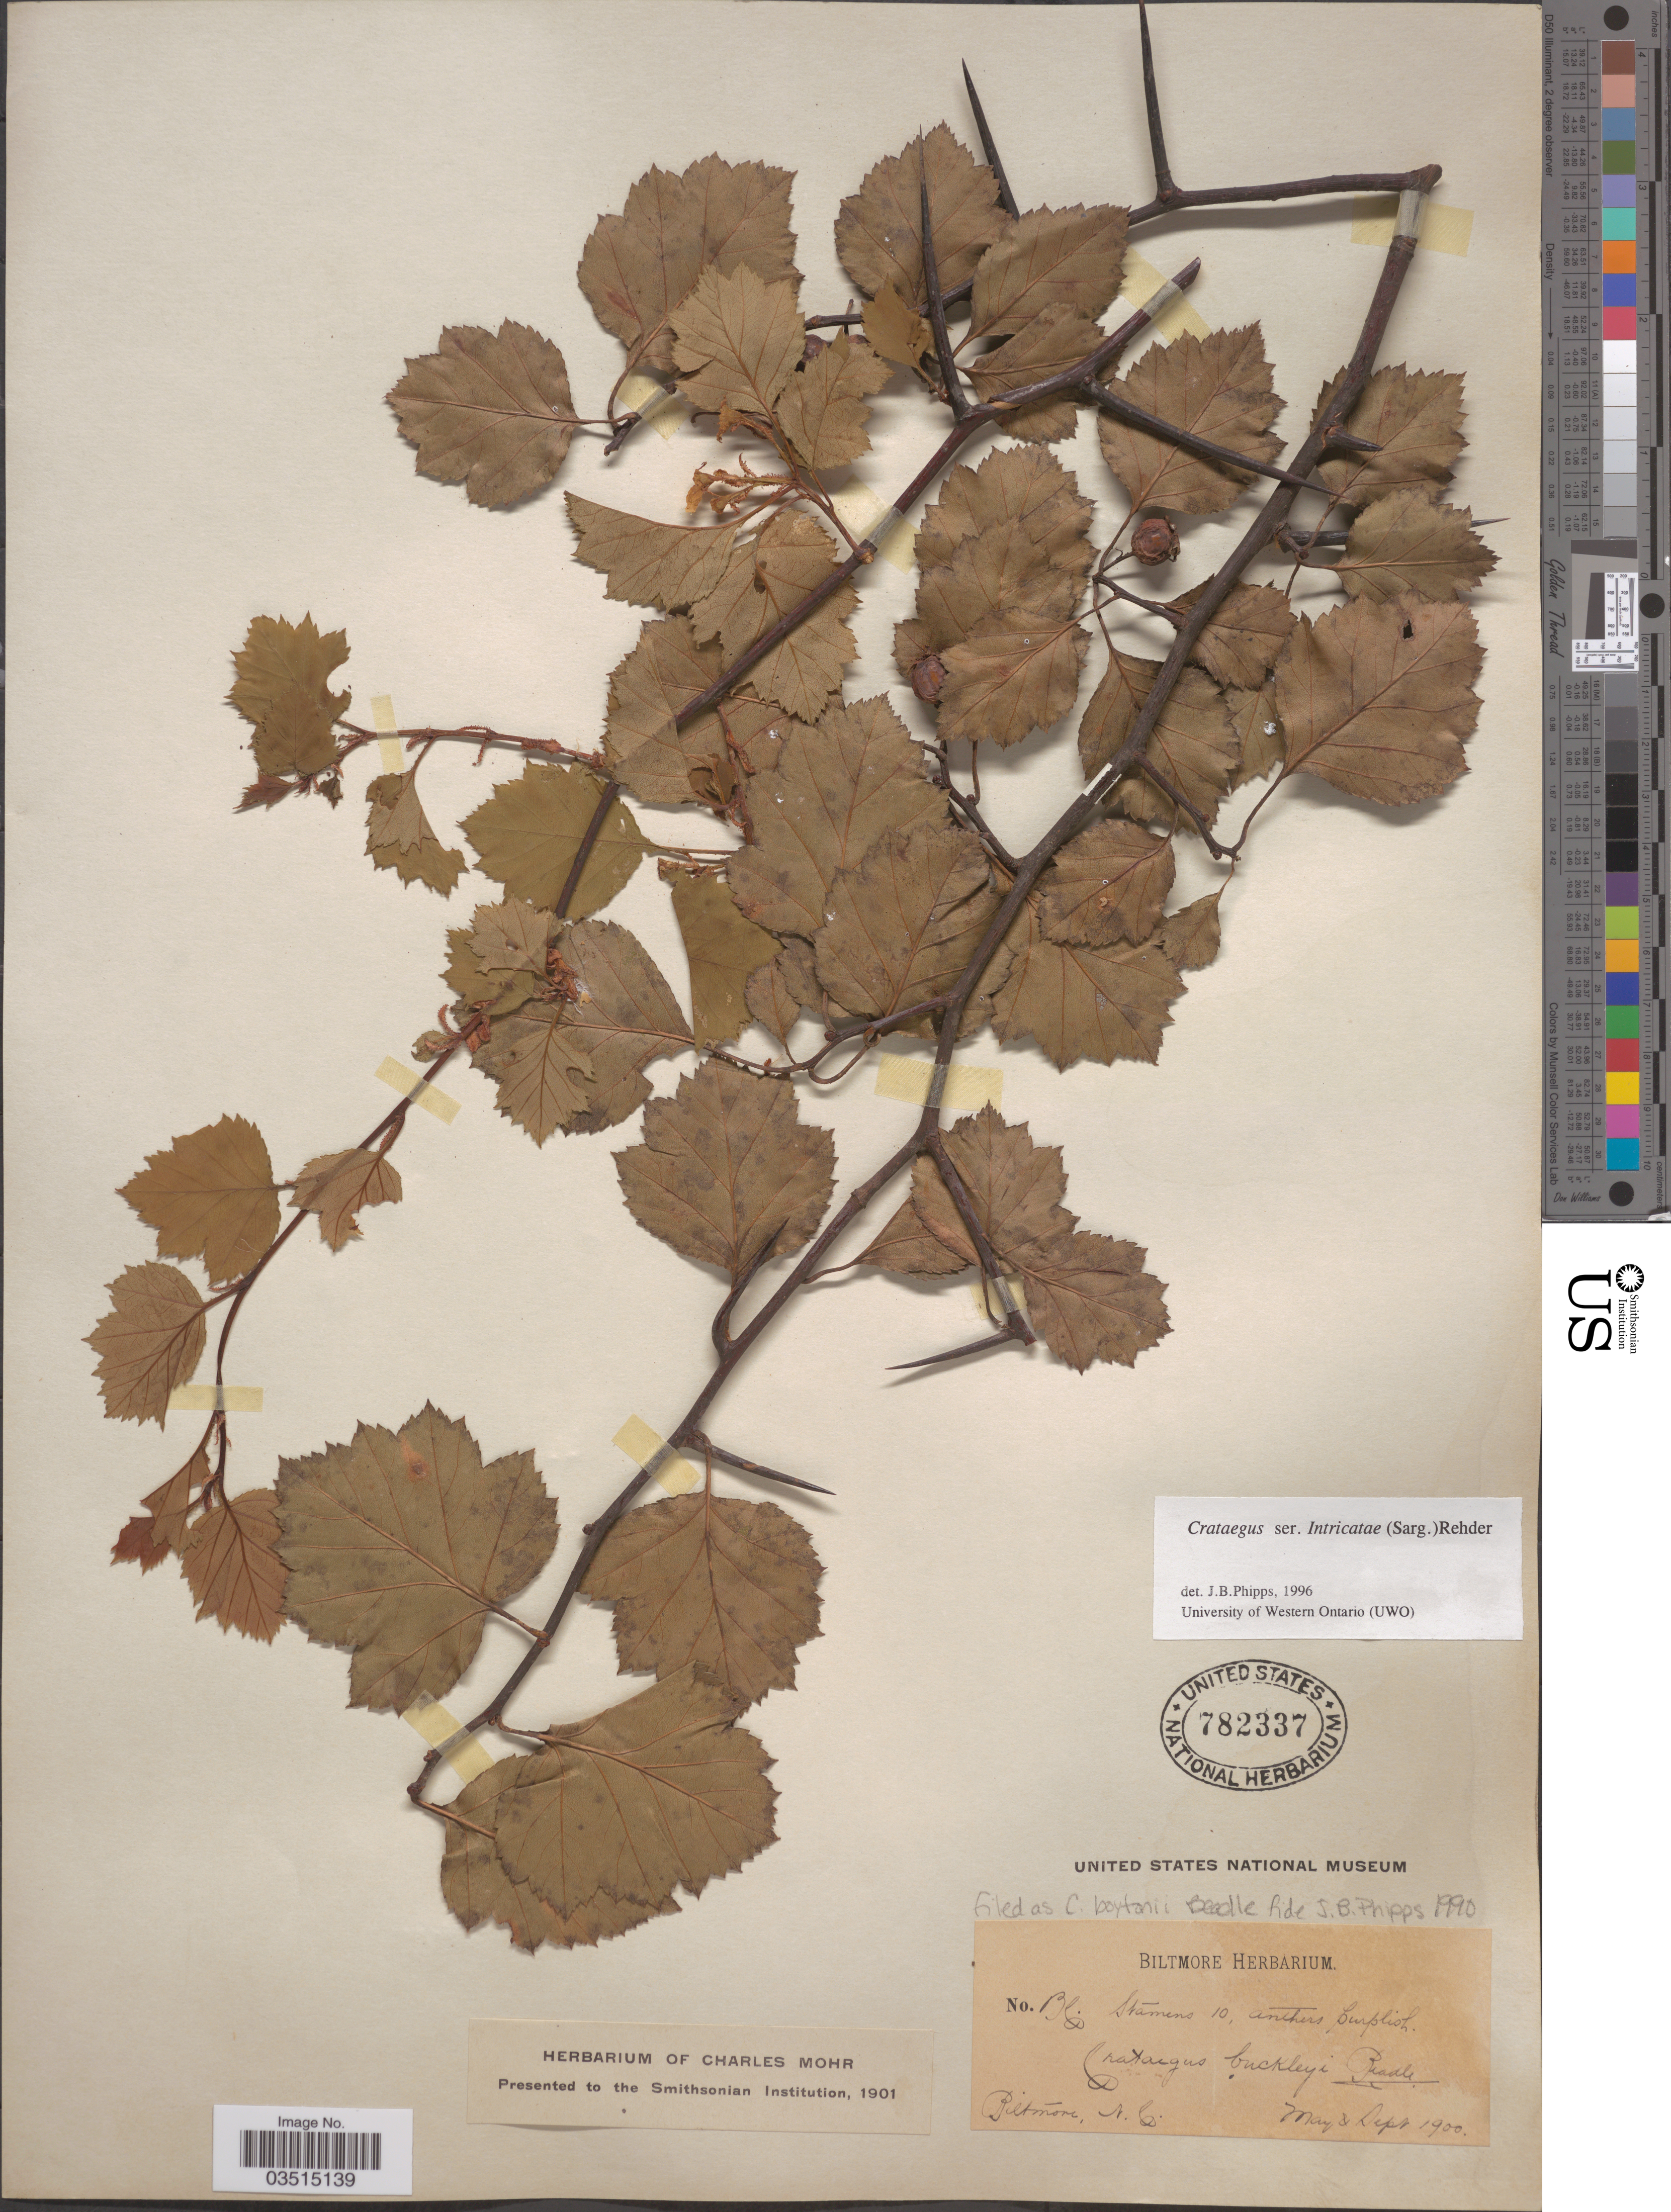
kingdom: Plantae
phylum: Tracheophyta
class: Magnoliopsida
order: Rosales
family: Rosaceae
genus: Crataegus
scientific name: Crataegus intricata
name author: Lange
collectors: ex herb. Biltmore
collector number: BC*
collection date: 1900-05/1900-09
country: United States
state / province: North Carolina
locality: Biltmore.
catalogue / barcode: US 782337